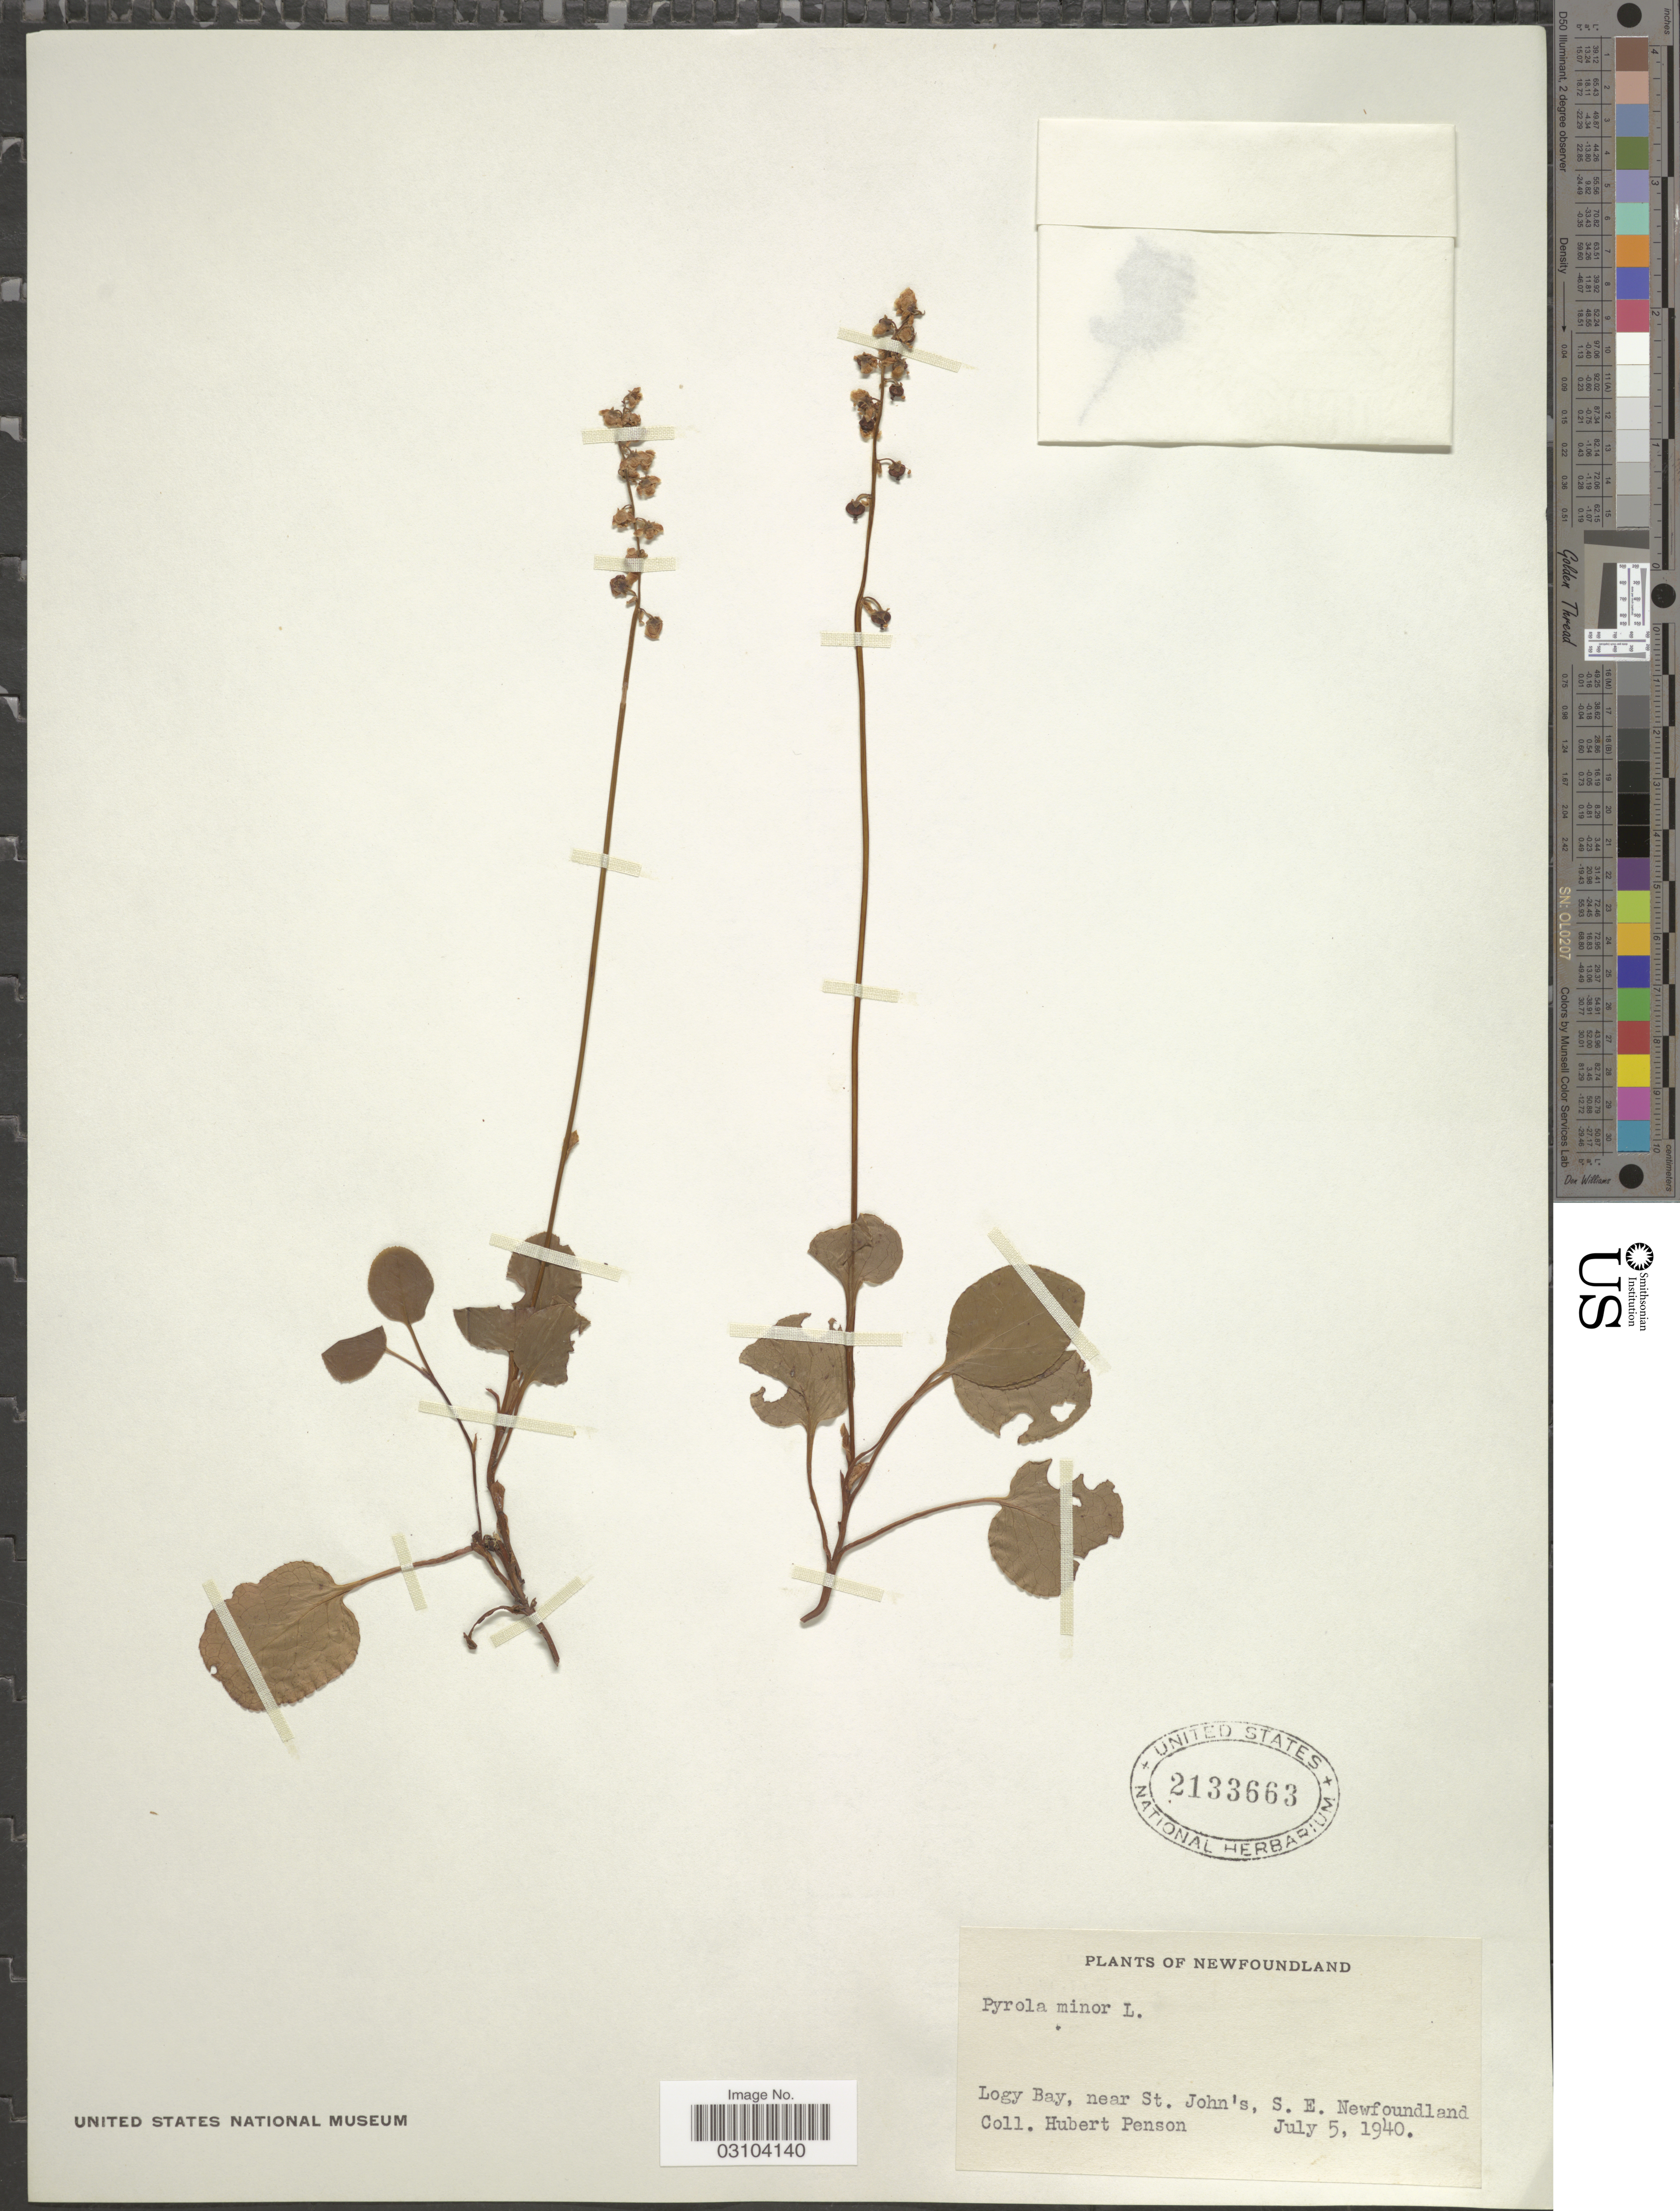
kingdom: Plantae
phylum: Tracheophyta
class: Magnoliopsida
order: Ericales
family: Ericaceae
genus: Pyrola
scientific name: Pyrola minor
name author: L.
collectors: H. Penson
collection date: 1940-07-05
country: Canada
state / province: Newfoundland and Labrador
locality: Logy Bay, near St. John's, S.E. Newfoundland.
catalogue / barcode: US 2133663